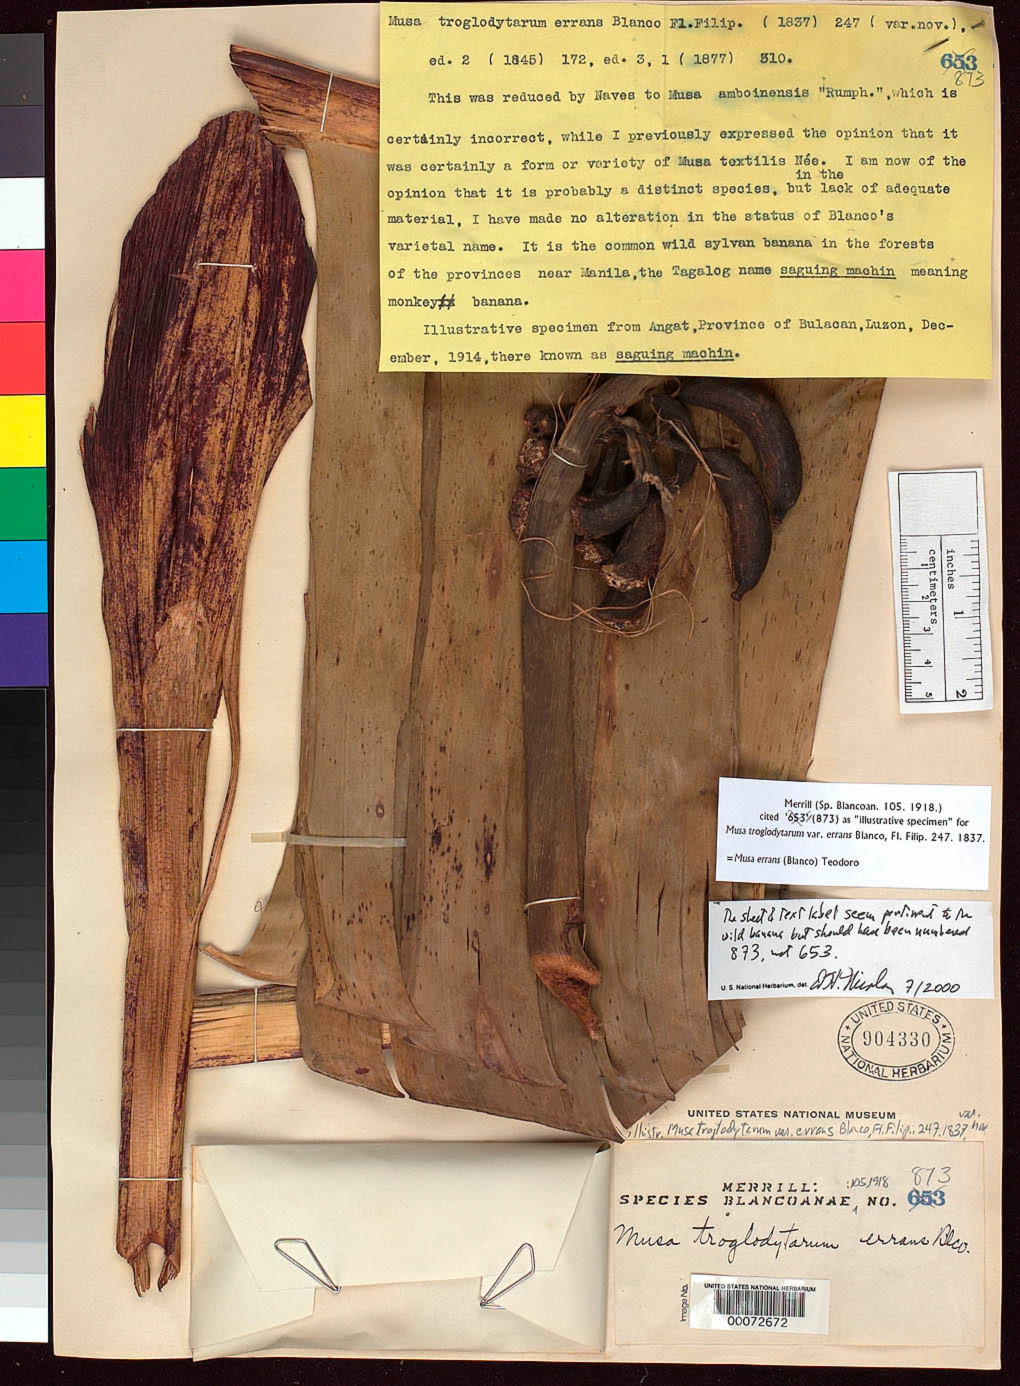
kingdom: Plantae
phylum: Tracheophyta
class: Liliopsida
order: Zingiberales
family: Musaceae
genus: Musa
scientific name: Musa troglodytarum var. errans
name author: Blanco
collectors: E. D. Merrill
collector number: Sp. Blancoan. 0873 (misnumbered '653')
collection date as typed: Dec 1914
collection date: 1914-12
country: Philippines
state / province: Central Luzon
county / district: Bulacan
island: Luzon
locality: Angat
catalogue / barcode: US 904330